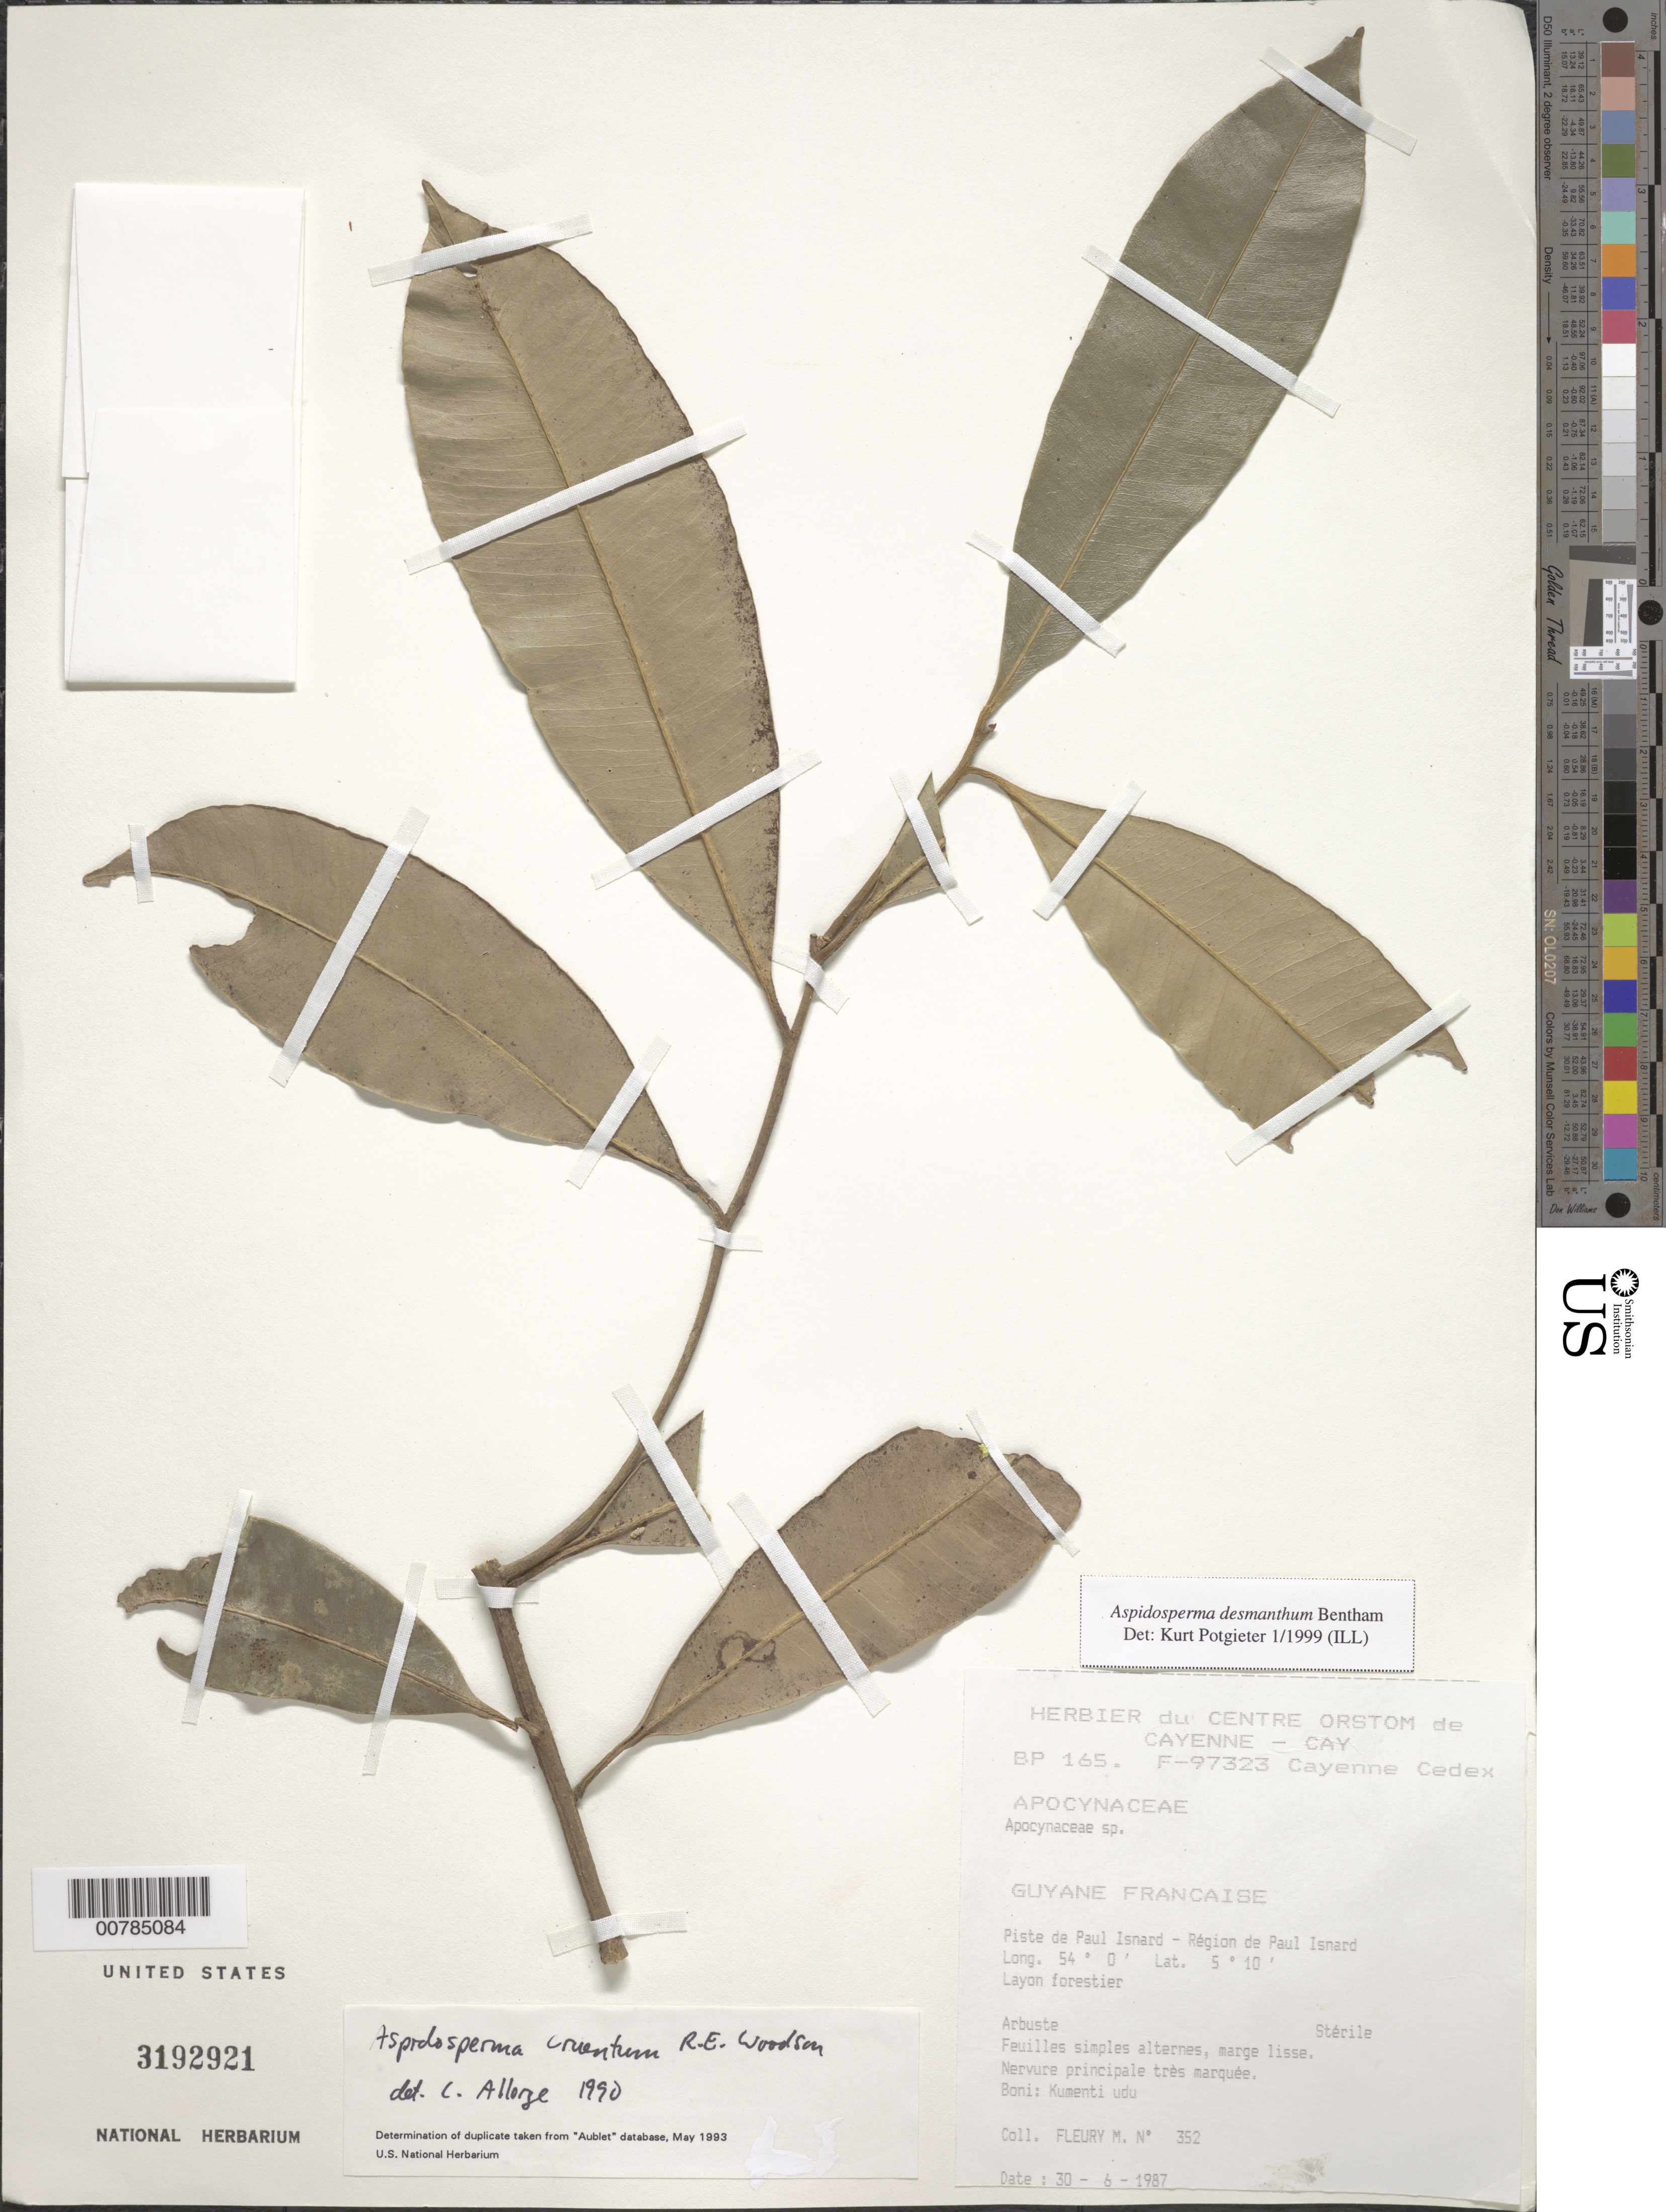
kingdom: Plantae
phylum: Tracheophyta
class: Magnoliopsida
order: Gentianales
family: Apocynaceae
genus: Aspidosperma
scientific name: Aspidosperma desmanthum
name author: Benth. ex Müll. Arg.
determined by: Potgieter, K.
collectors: M. Fleury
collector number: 352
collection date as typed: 30-Jun-87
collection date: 1987-06-30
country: French Guiana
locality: Région de Paul Isnard, Piste de Paul Isnard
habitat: Layon forestier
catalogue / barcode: US 3192921